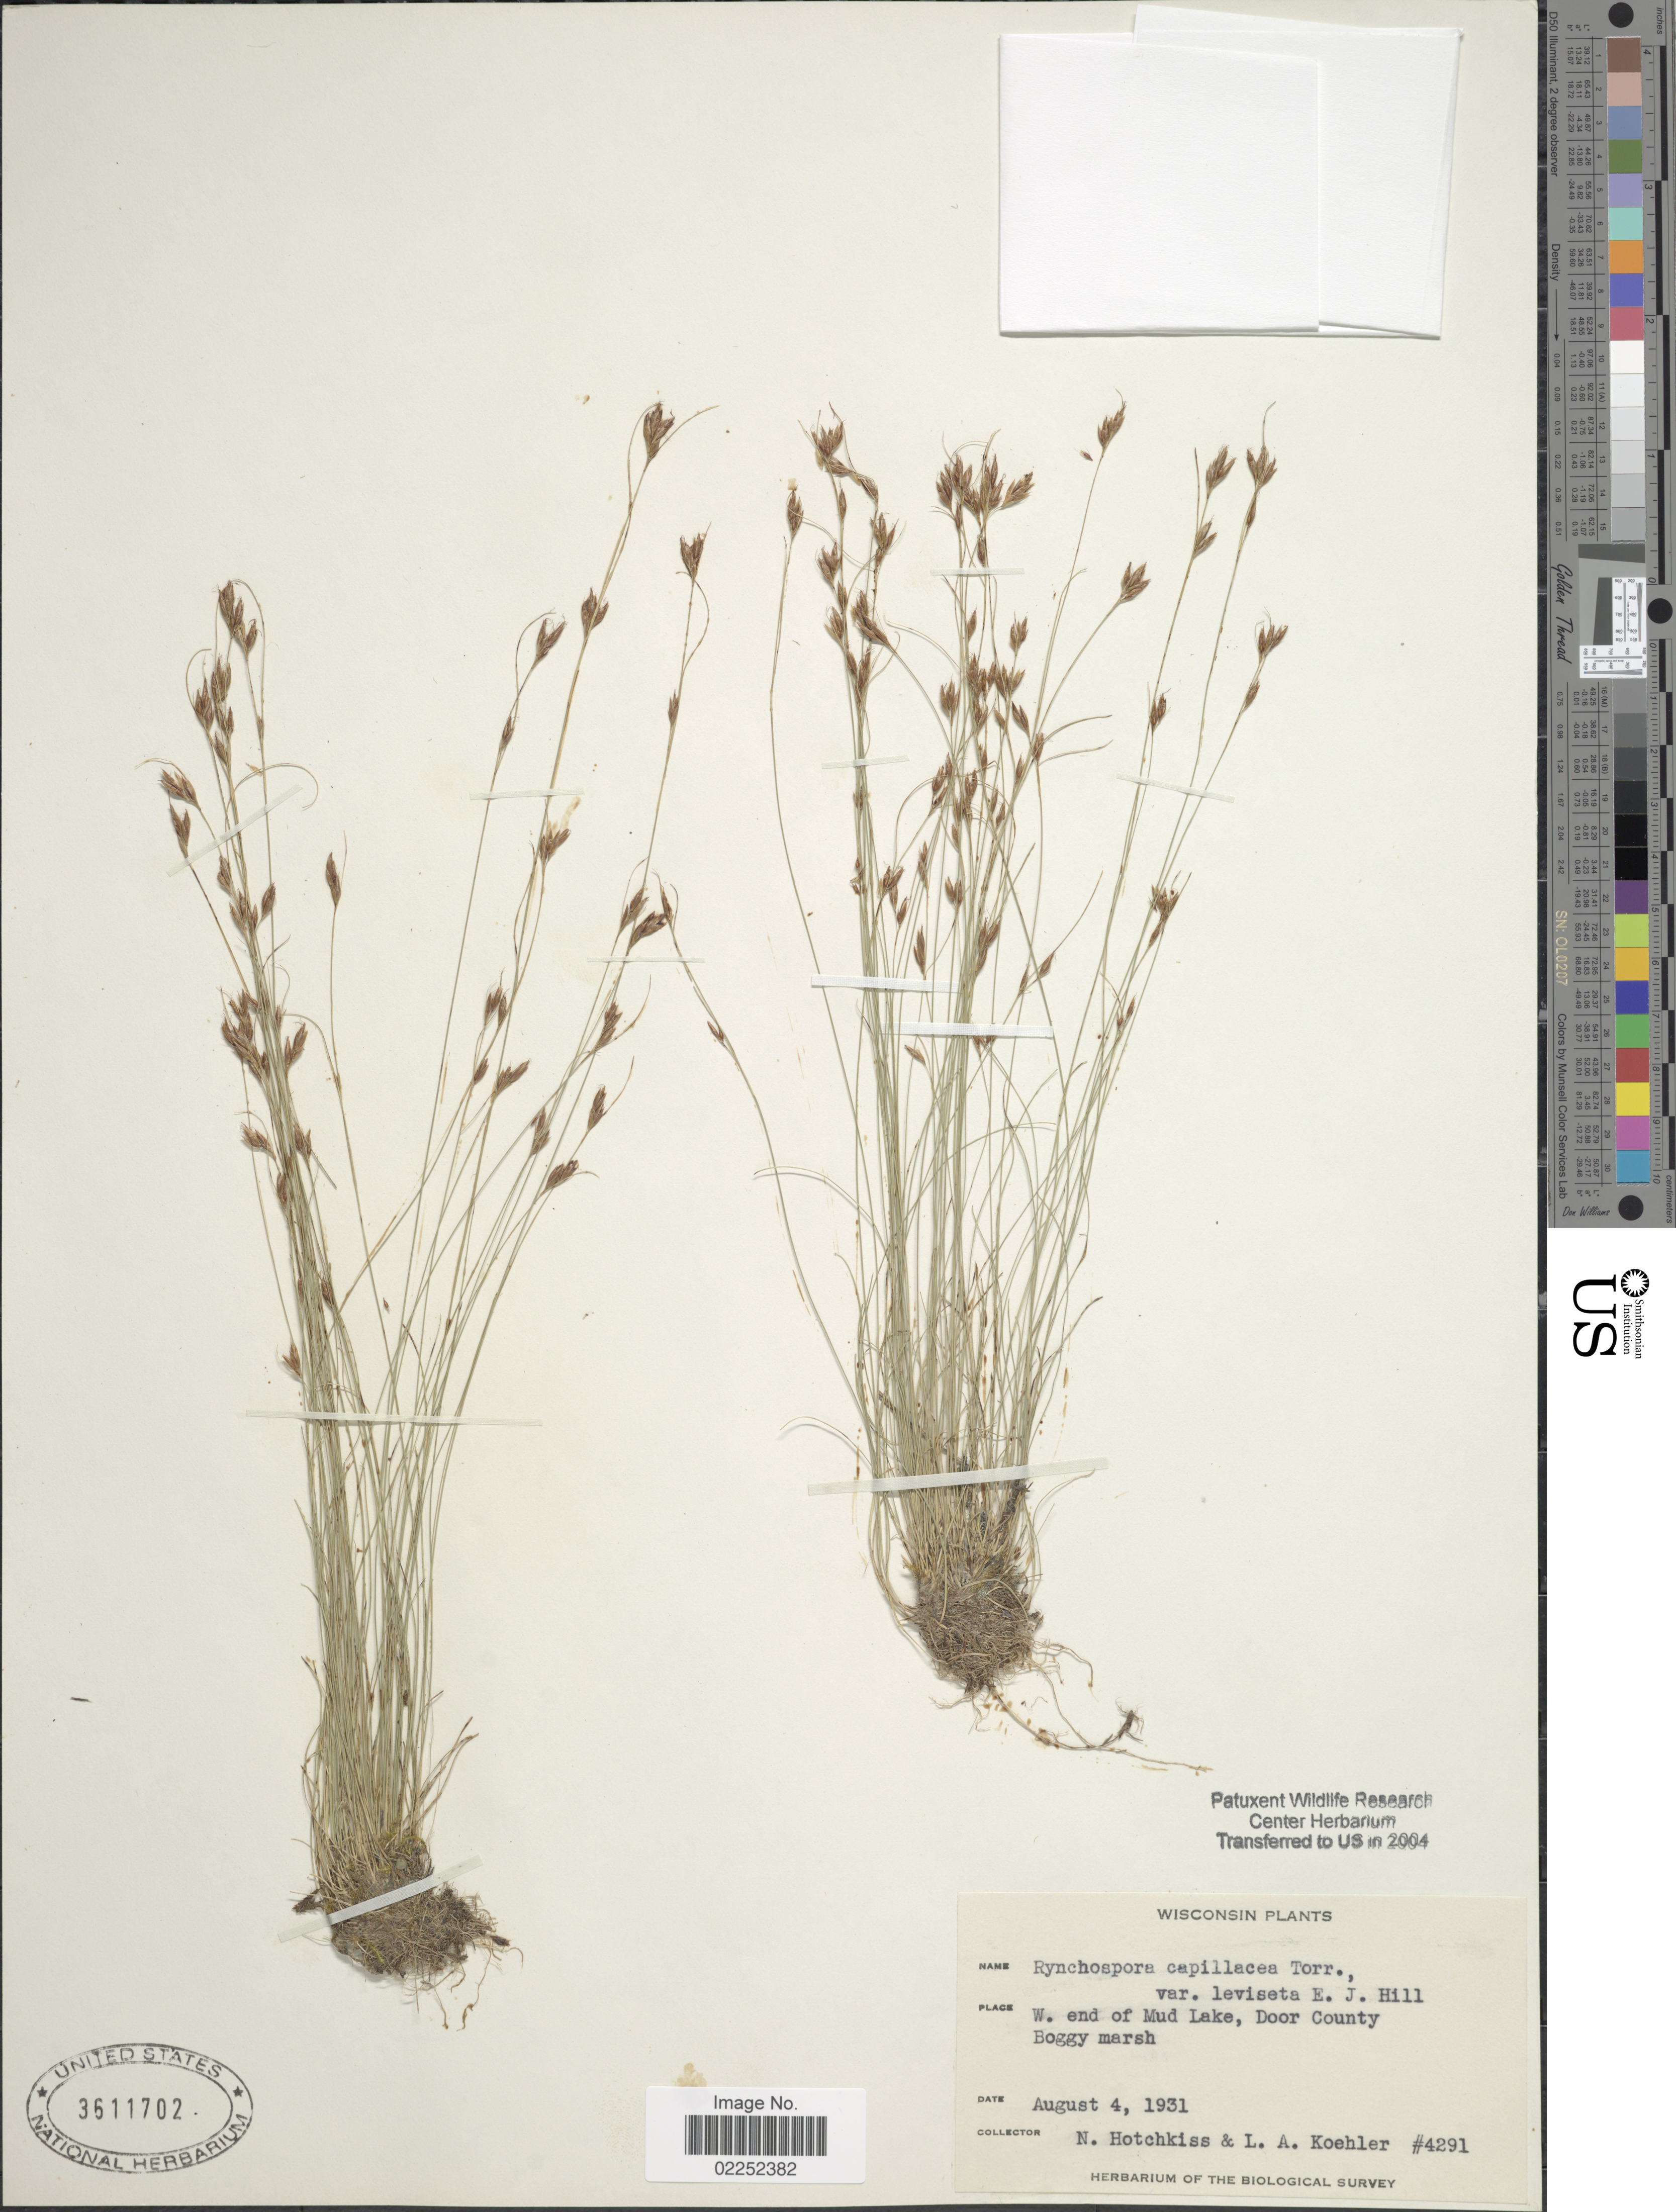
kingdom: Plantae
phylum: Tracheophyta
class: Liliopsida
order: Poales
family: Cyperaceae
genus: Rhynchospora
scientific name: Rhynchospora capillacea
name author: Torr.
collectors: N. Hotchkiss & L. Koehler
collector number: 4291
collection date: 1931-08-04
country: United States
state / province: Wisconsin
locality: W end of Mud lake, Door County, Boggy marsh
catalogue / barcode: US 3611702